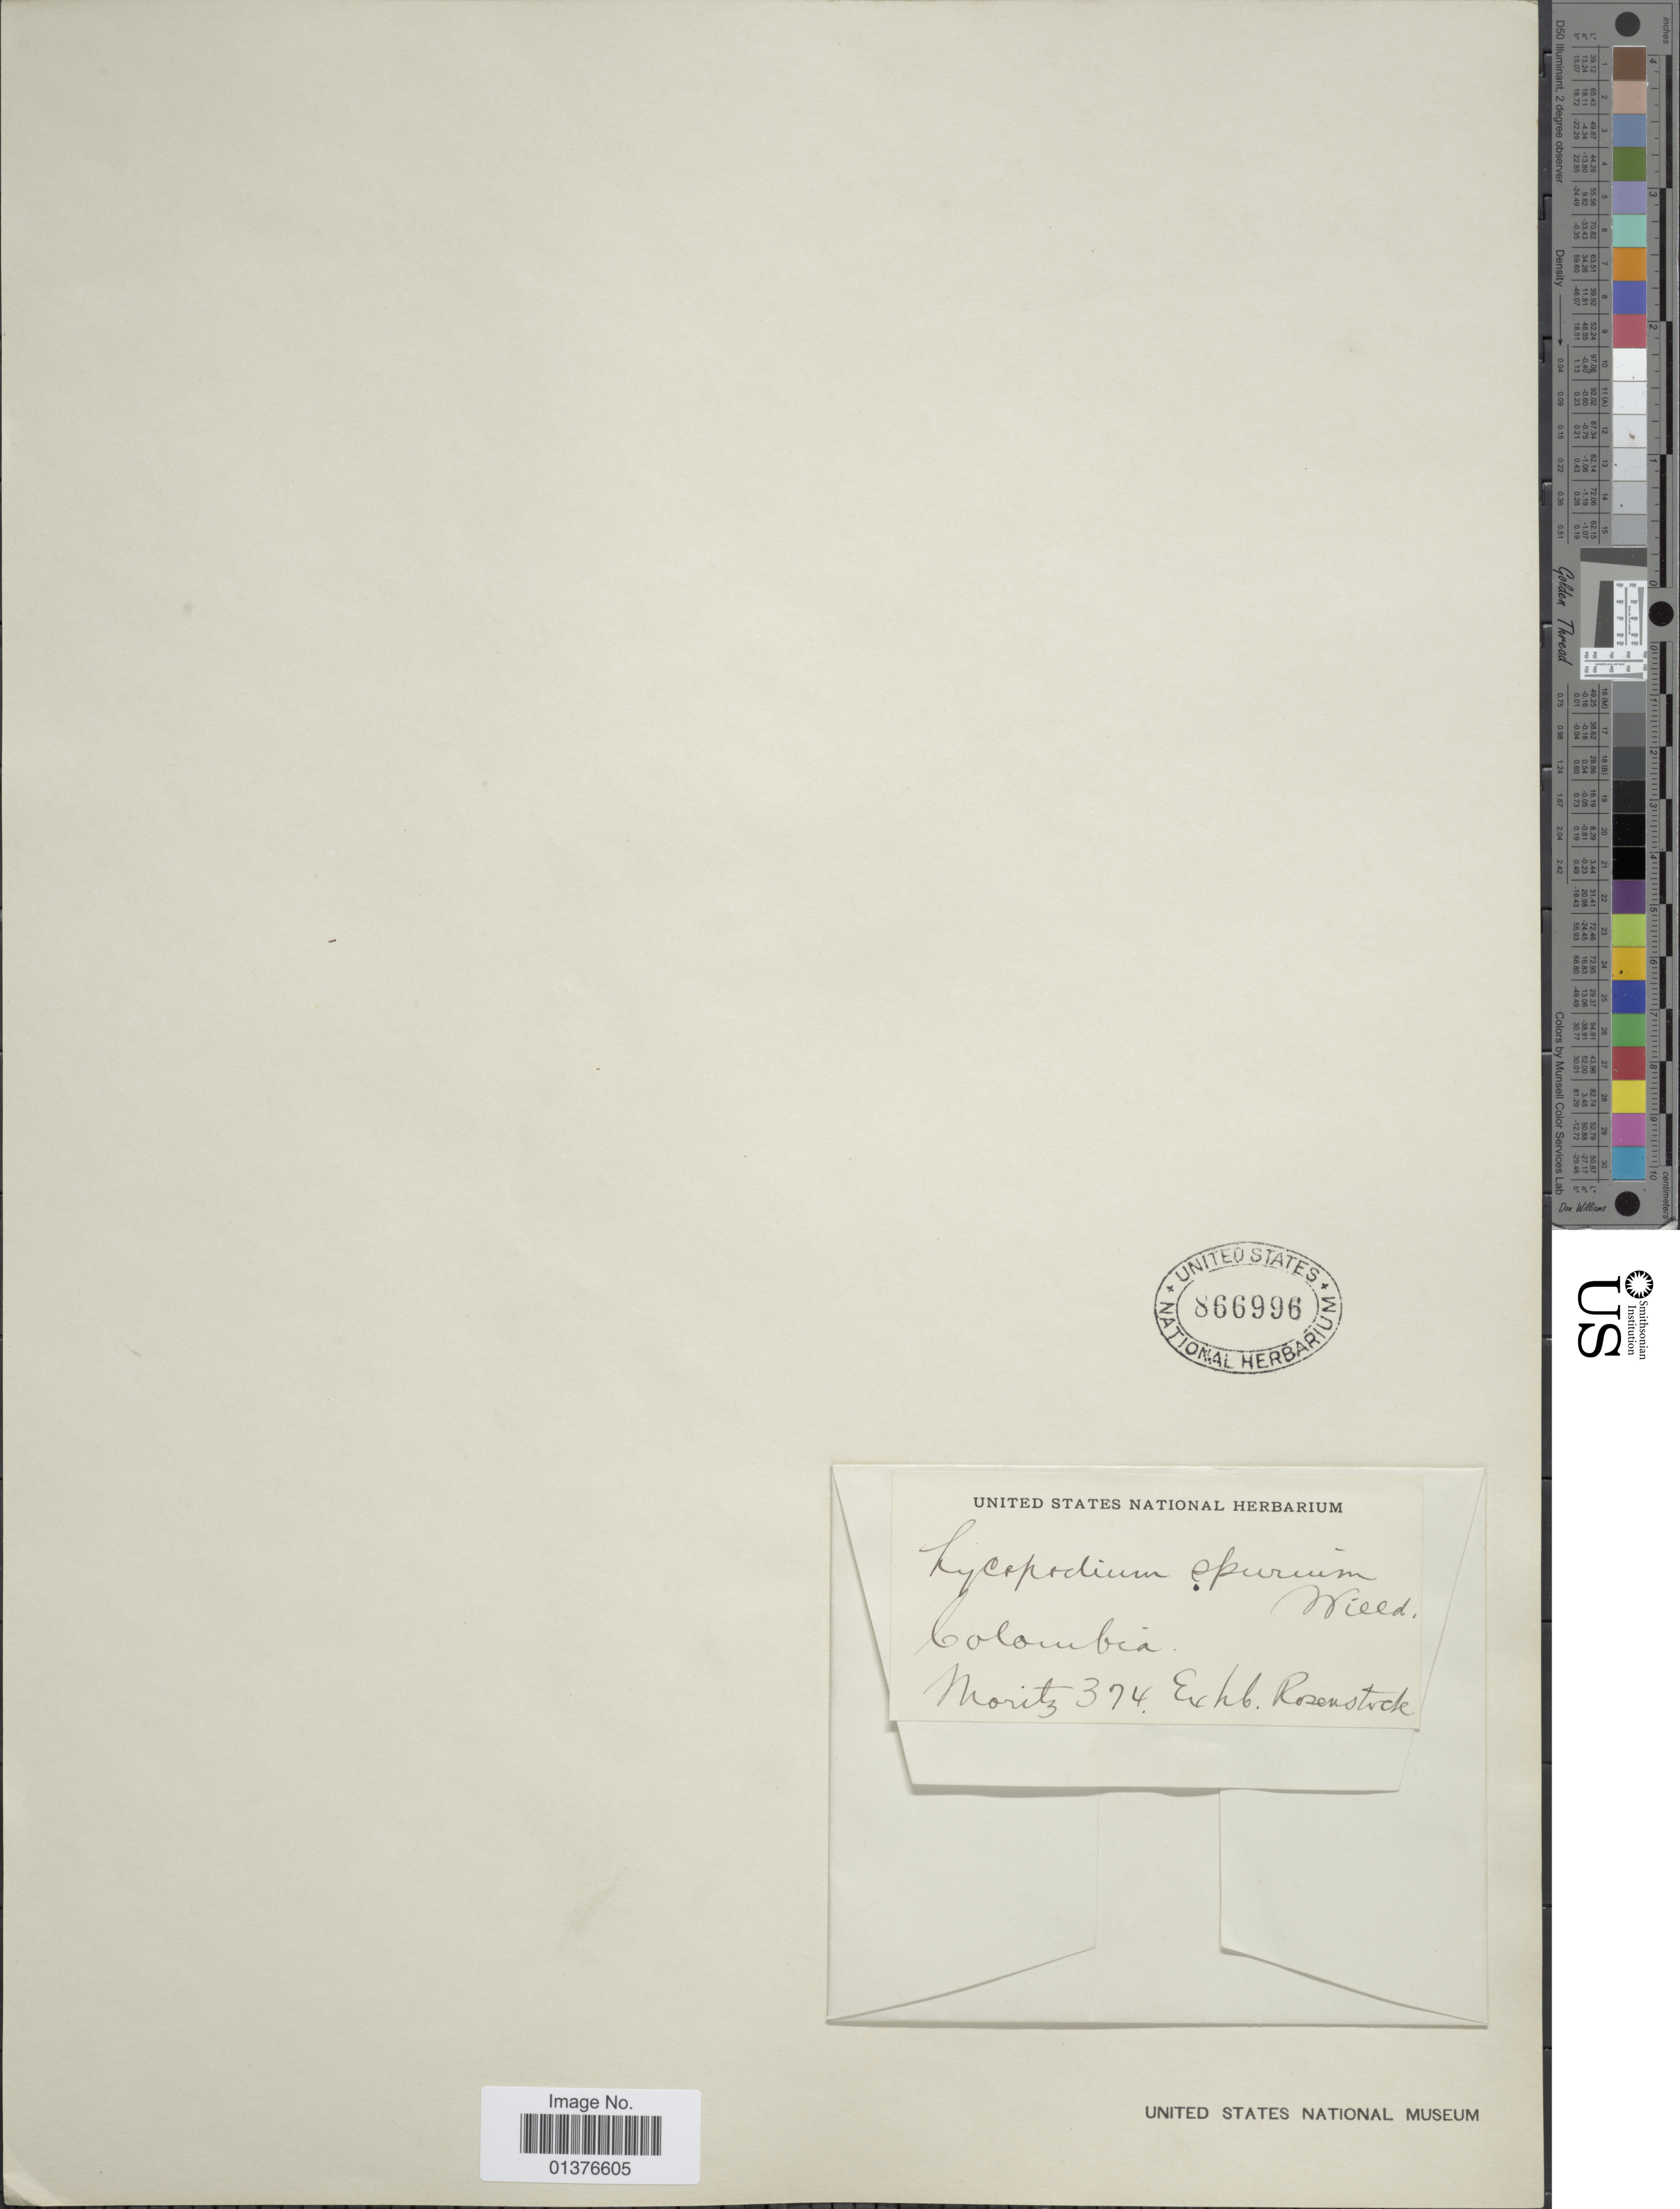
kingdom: Plantae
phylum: Tracheophyta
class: Lycopodiopsida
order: Lycopodiales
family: Lycopodiaceae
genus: Austrolycopodium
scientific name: Austrolycopodium magellanicum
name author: (P. Beauv.) Holub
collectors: Moritz, --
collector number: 374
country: Colombia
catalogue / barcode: US 866996